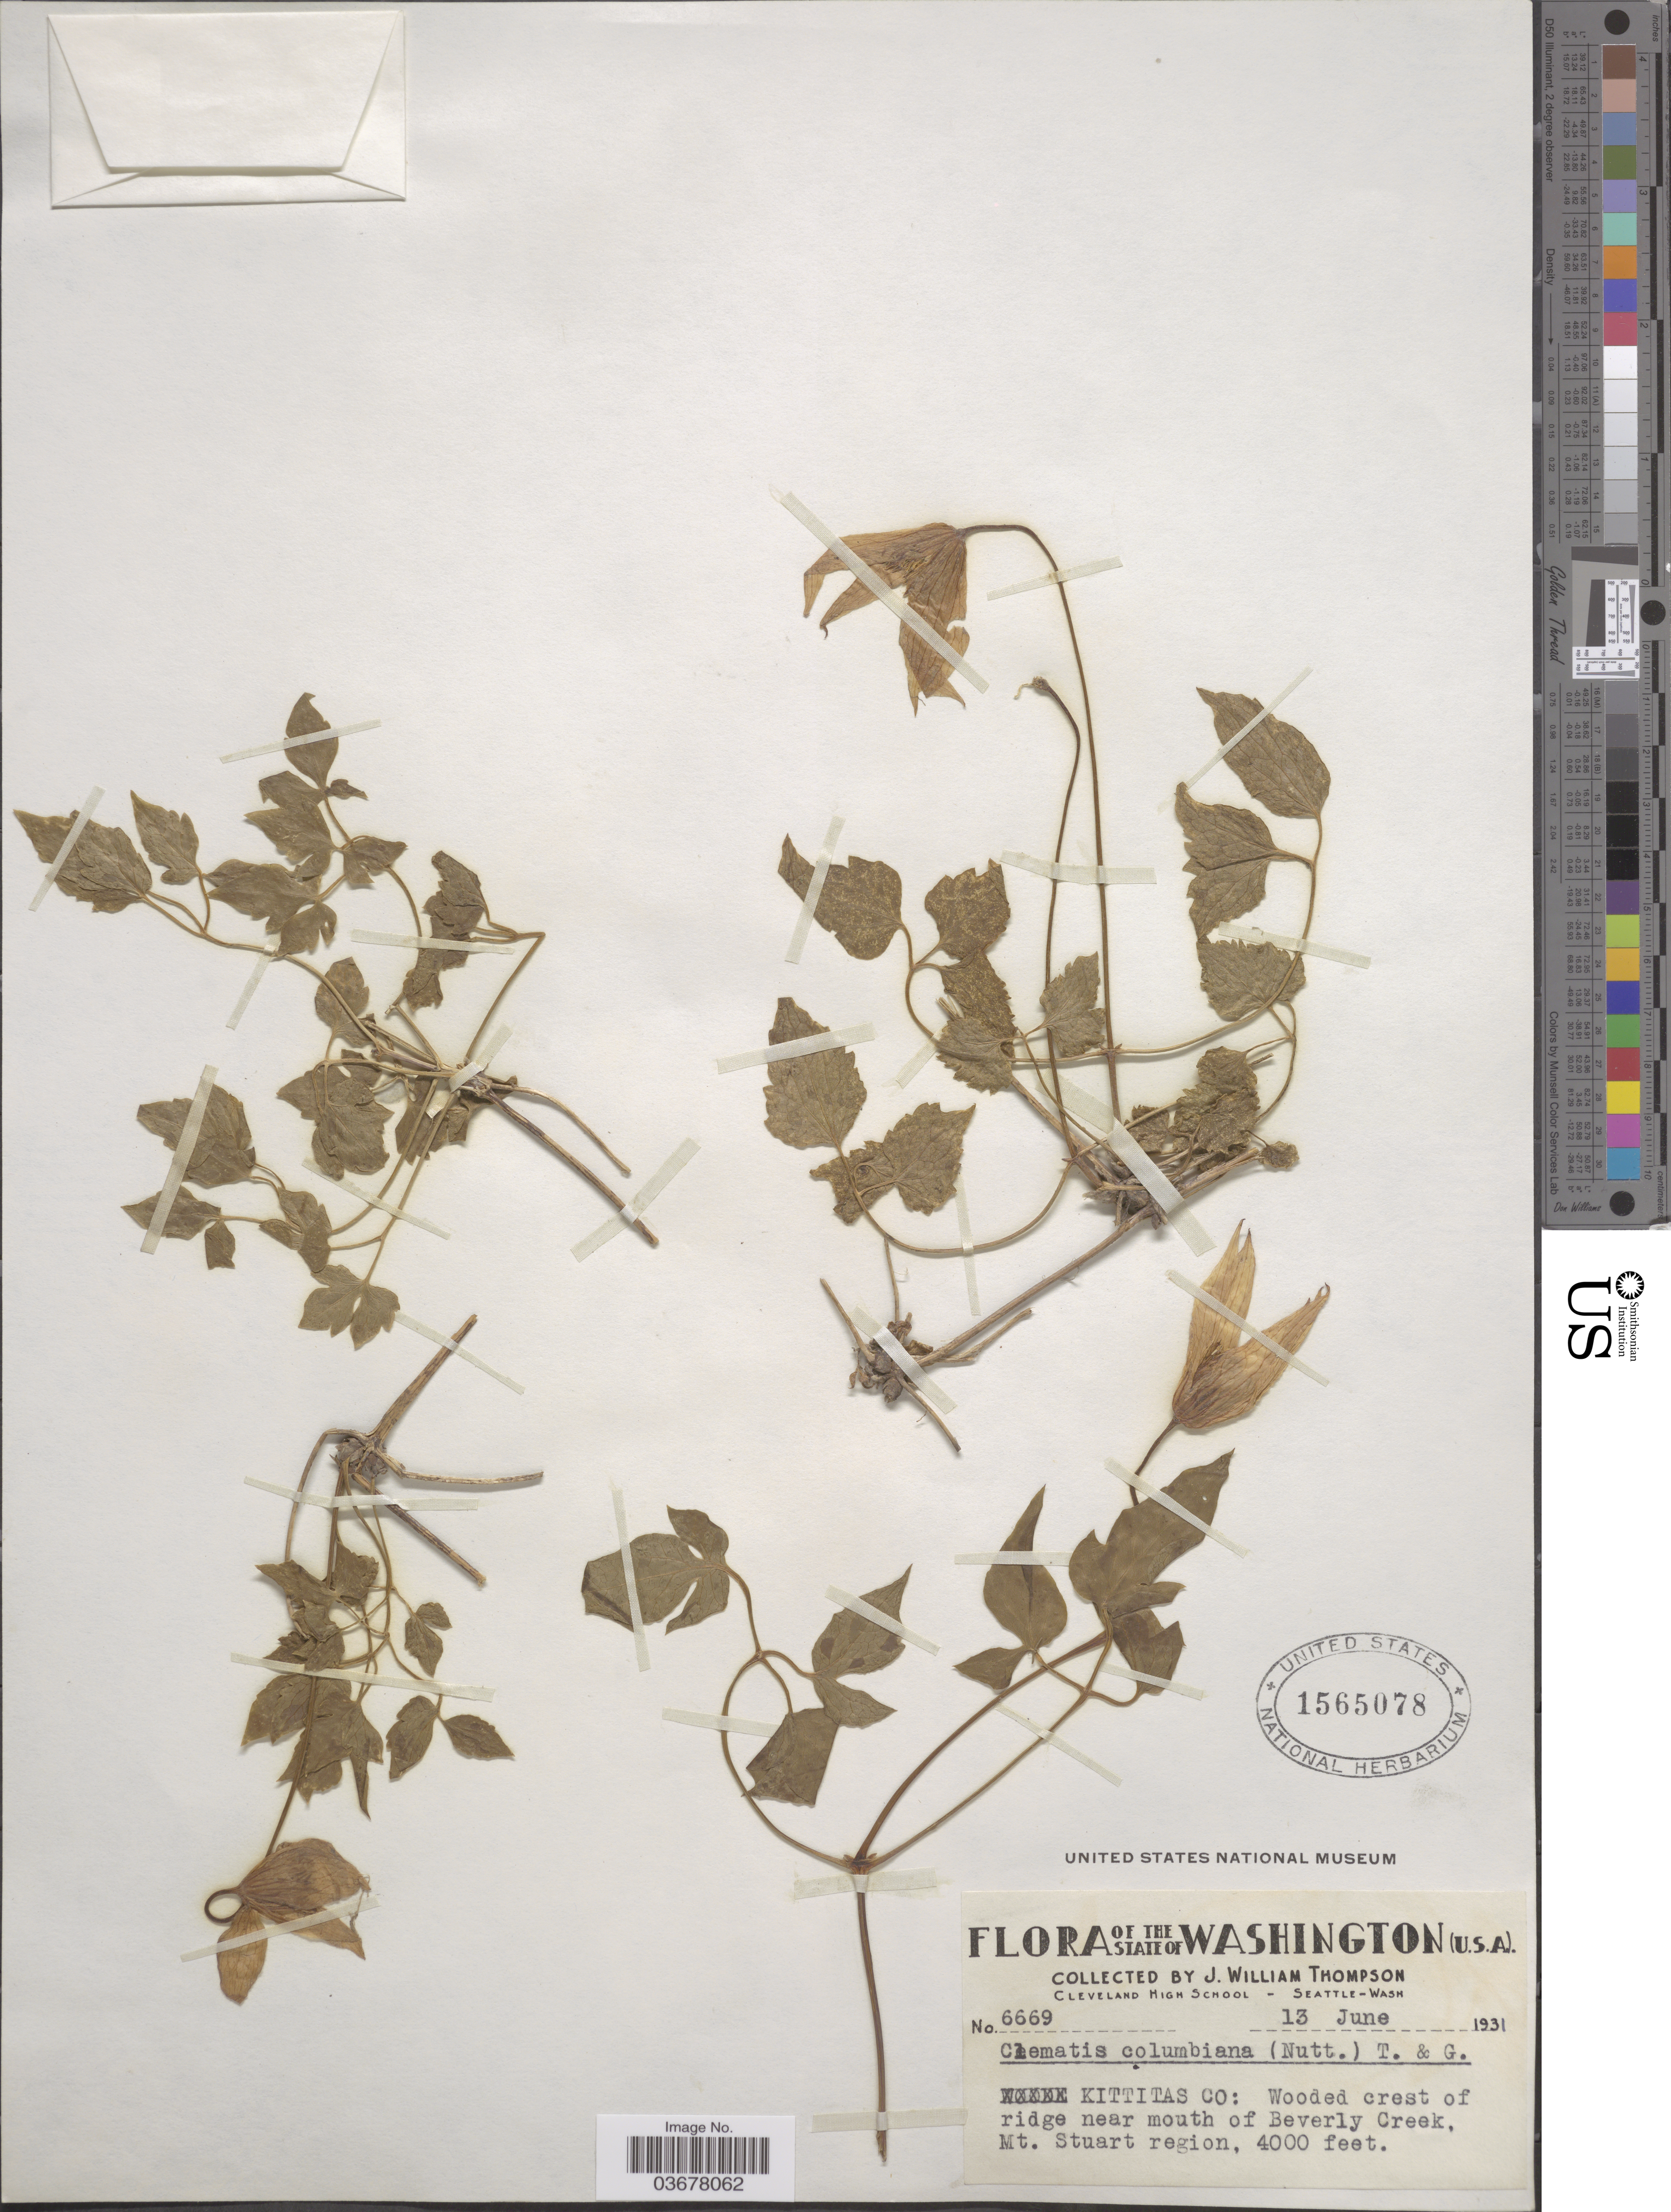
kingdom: Plantae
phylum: Tracheophyta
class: Magnoliopsida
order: Ranunculales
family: Ranunculaceae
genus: Clematis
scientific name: Clematis columbiana var. columbiana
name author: (Nutt.) Torr. & A. Gray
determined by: Strong, M. T., (US), Smithsonian Institution - National Museum of Natural History (UNITED STATES)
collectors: J. W. Thompson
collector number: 6669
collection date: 1931-06-13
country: United States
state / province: Washington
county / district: Kittitas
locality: Kittitas Co: Wooded crest of ridge near mouth of Beverly Creek, Mt. Stuart region.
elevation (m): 1219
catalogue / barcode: US 1565078